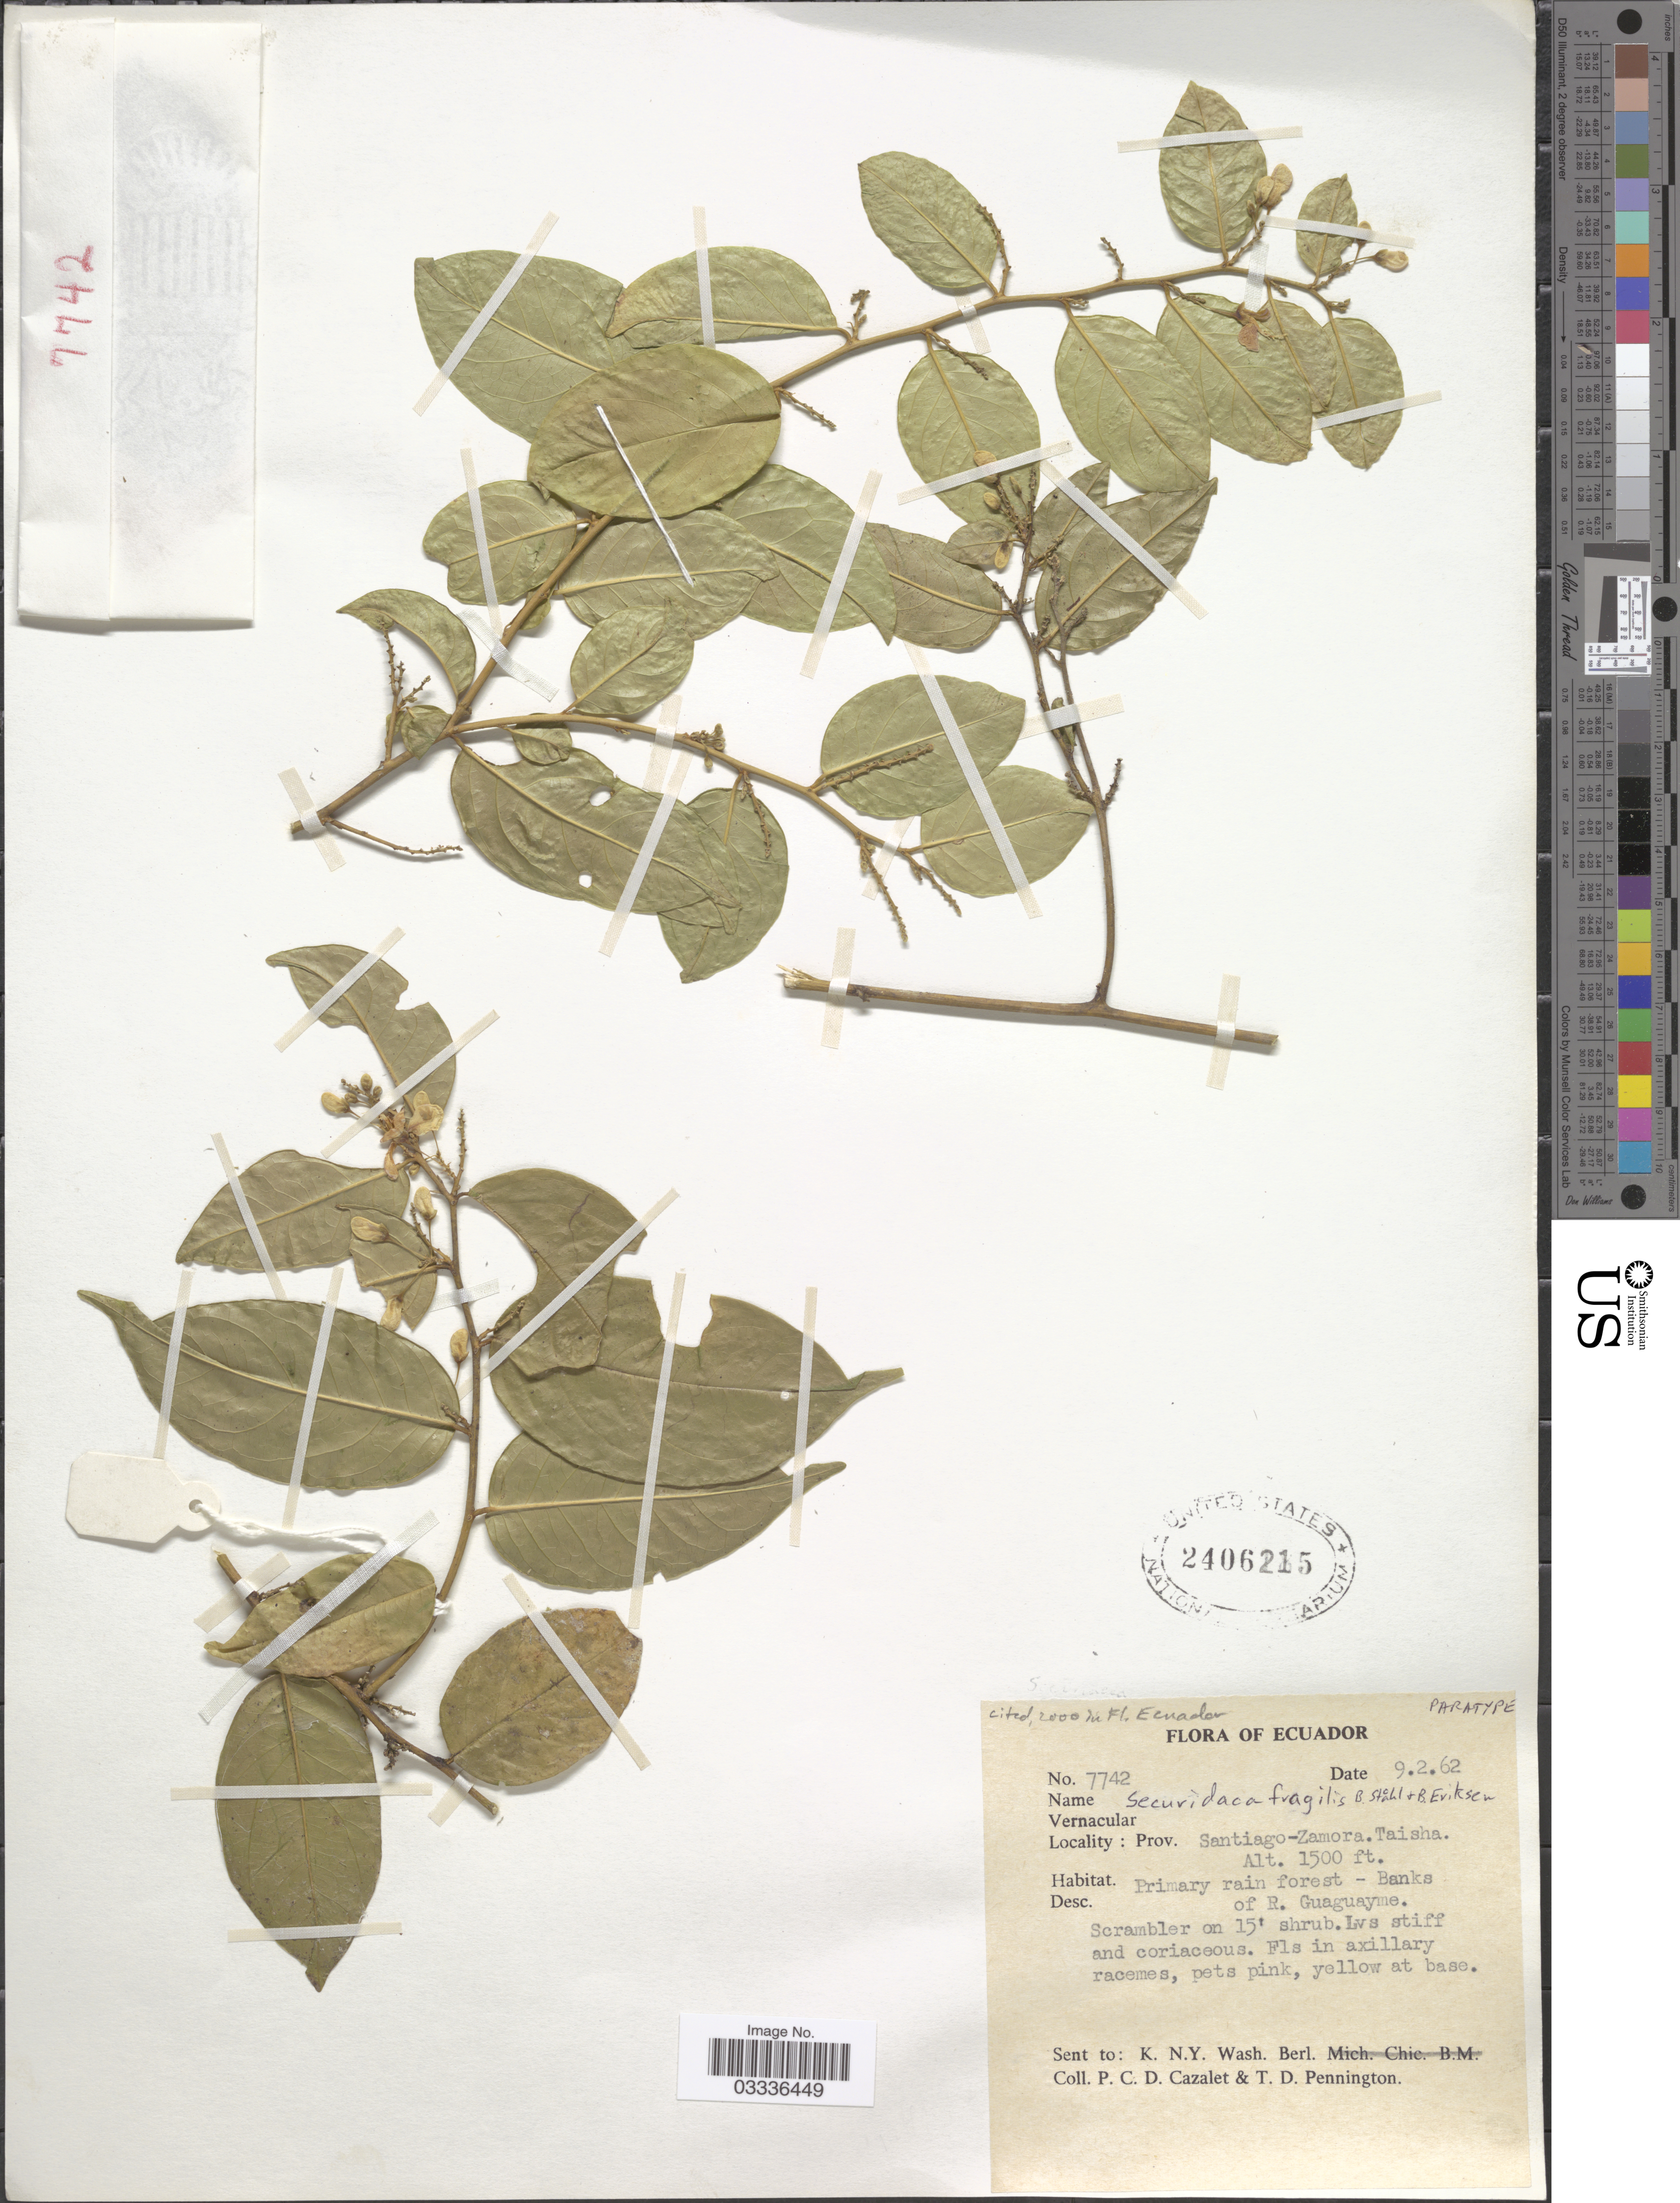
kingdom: Plantae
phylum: Tracheophyta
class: Magnoliopsida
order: Fabales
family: Polygalaceae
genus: Securidaca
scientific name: Securidaca fragilis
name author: B. Ståhl & B. Eriksen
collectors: P. C. D. Cazalet & T. D. Pennington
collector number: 7742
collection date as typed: Transcribed d/m/y: 9/2/62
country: Ecuador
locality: Prov. Santiago-Zamora. Taisha. Primary rain forest - Banks of R. Guaguayme.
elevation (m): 457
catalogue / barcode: US 2406215